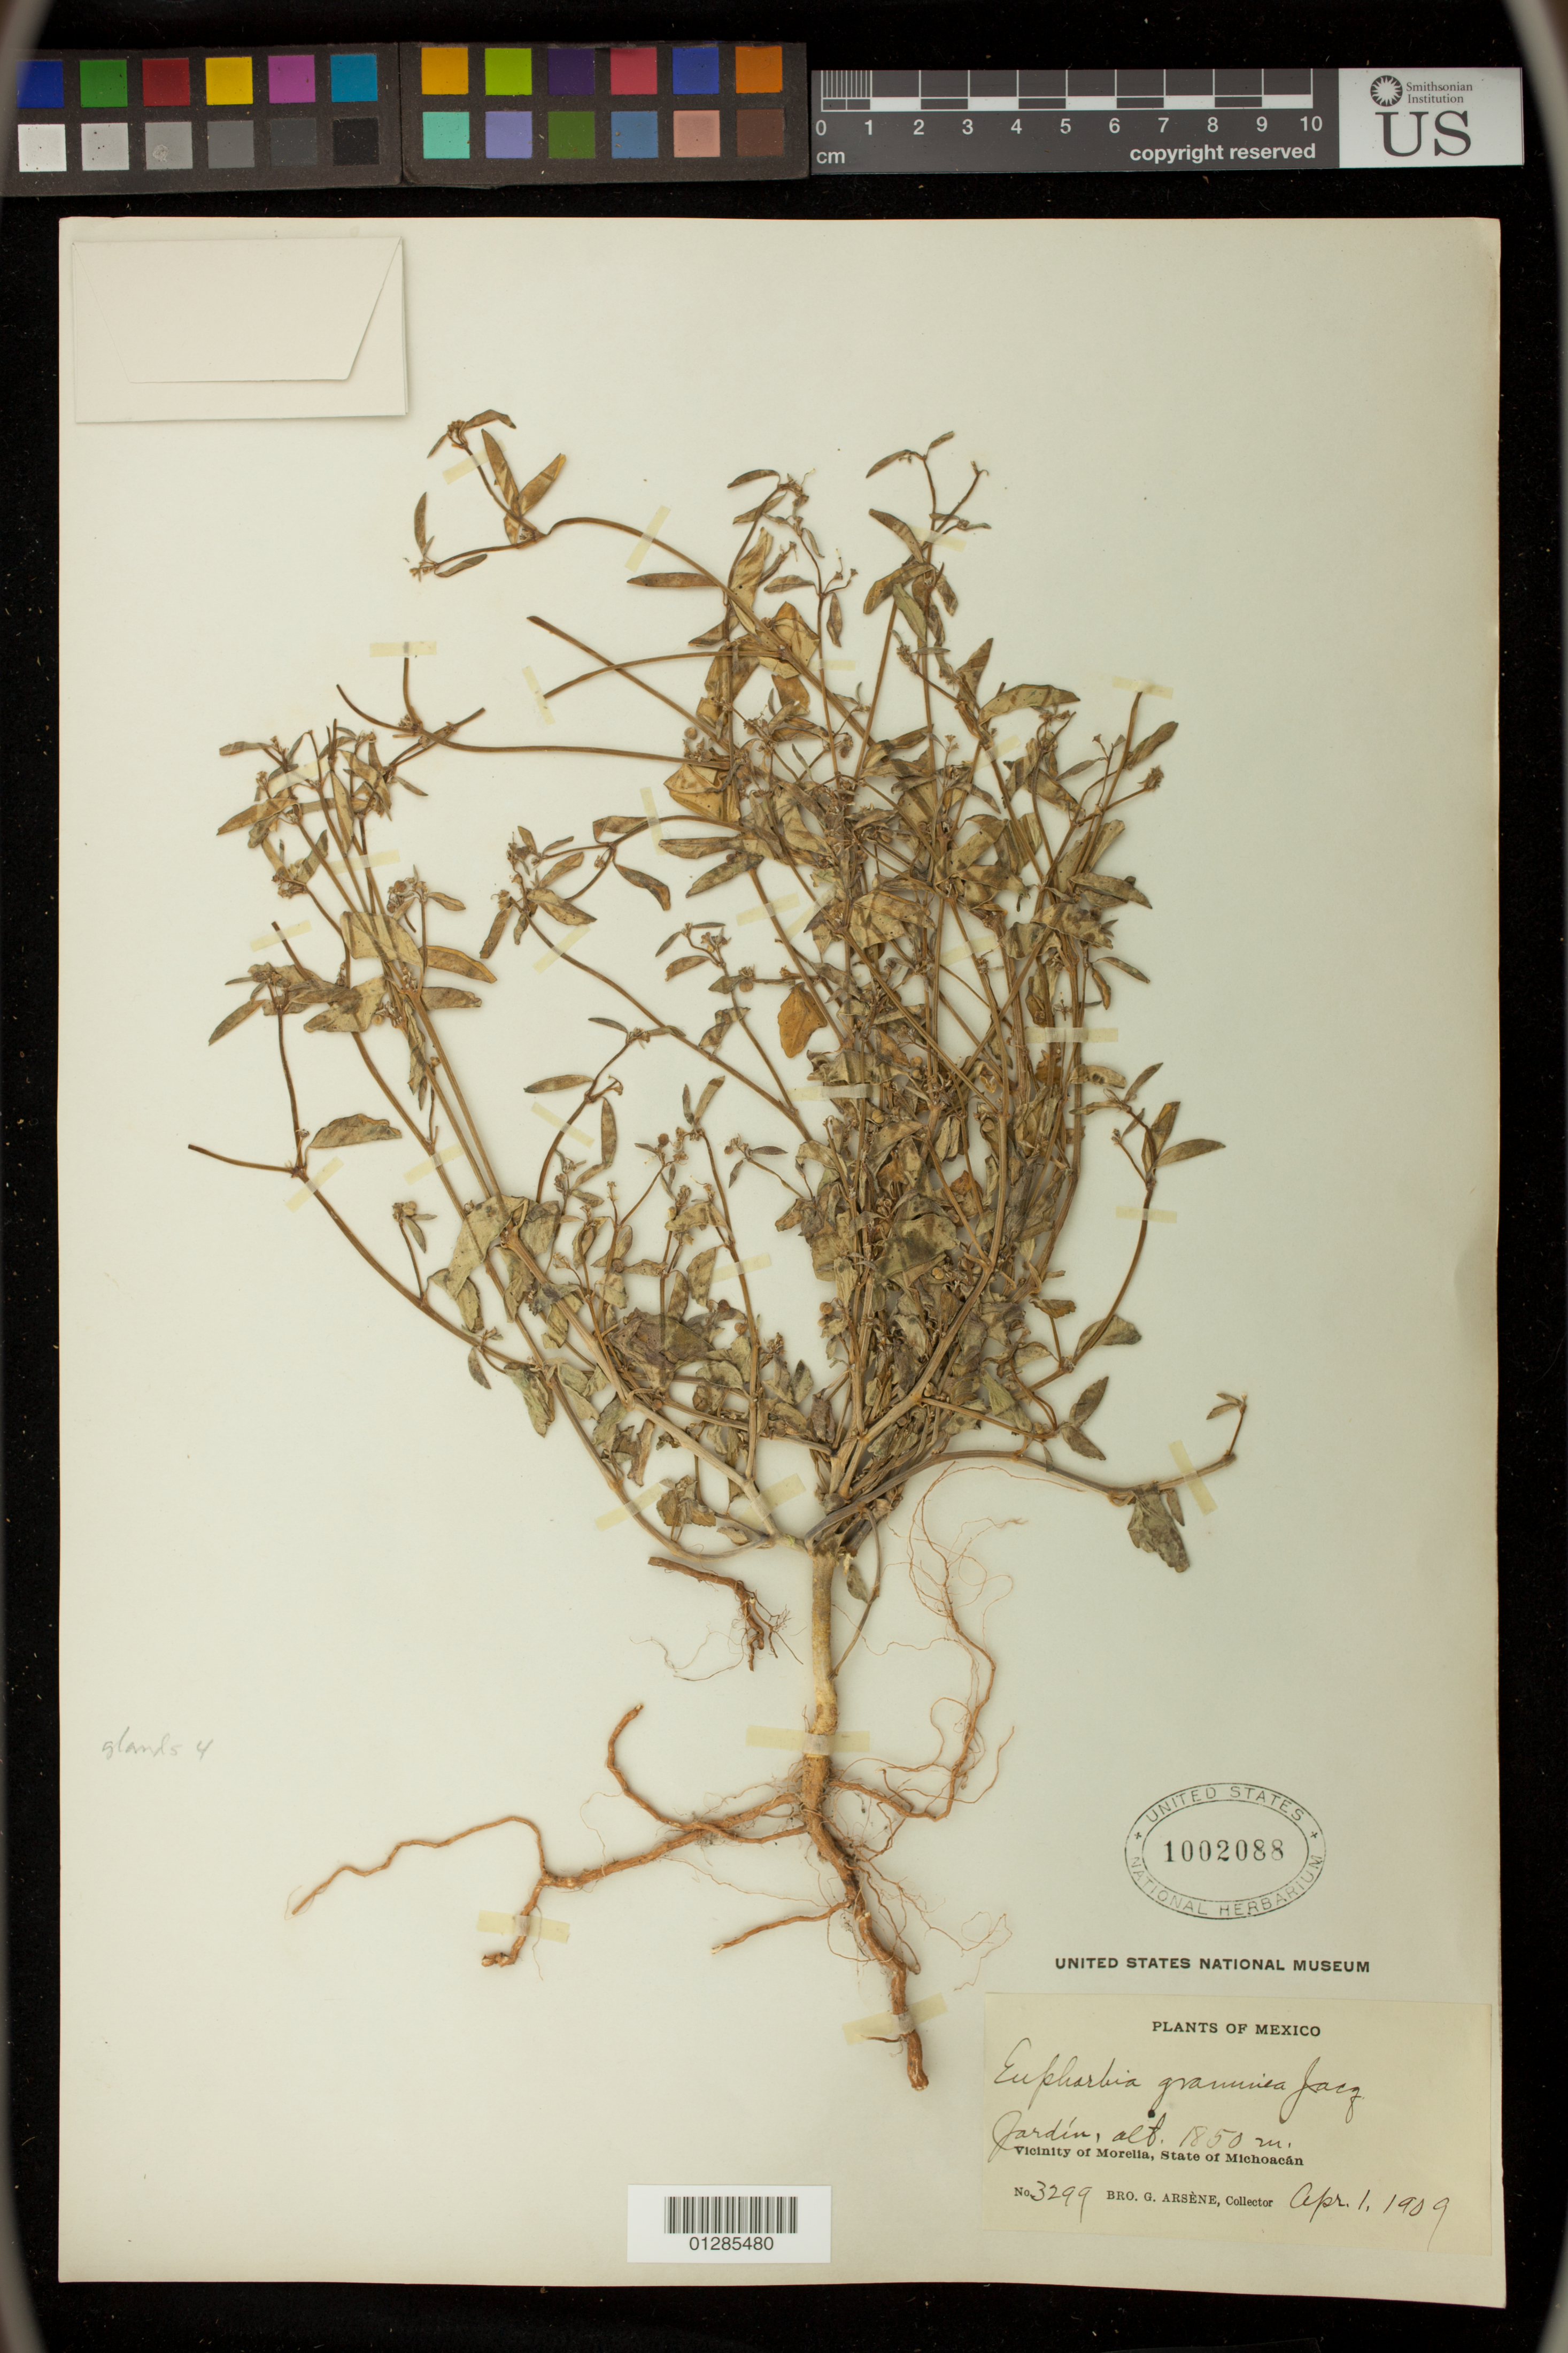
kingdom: Plantae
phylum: Tracheophyta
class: Magnoliopsida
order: Malpighiales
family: Euphorbiaceae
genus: Euphorbia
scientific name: Euphorbia graminea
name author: Jacq.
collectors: Bro. G. Arsène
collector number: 3299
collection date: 1909-04-01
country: Mexico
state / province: Michoacan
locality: Morelia, Jardin.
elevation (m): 1850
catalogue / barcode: US 1002088